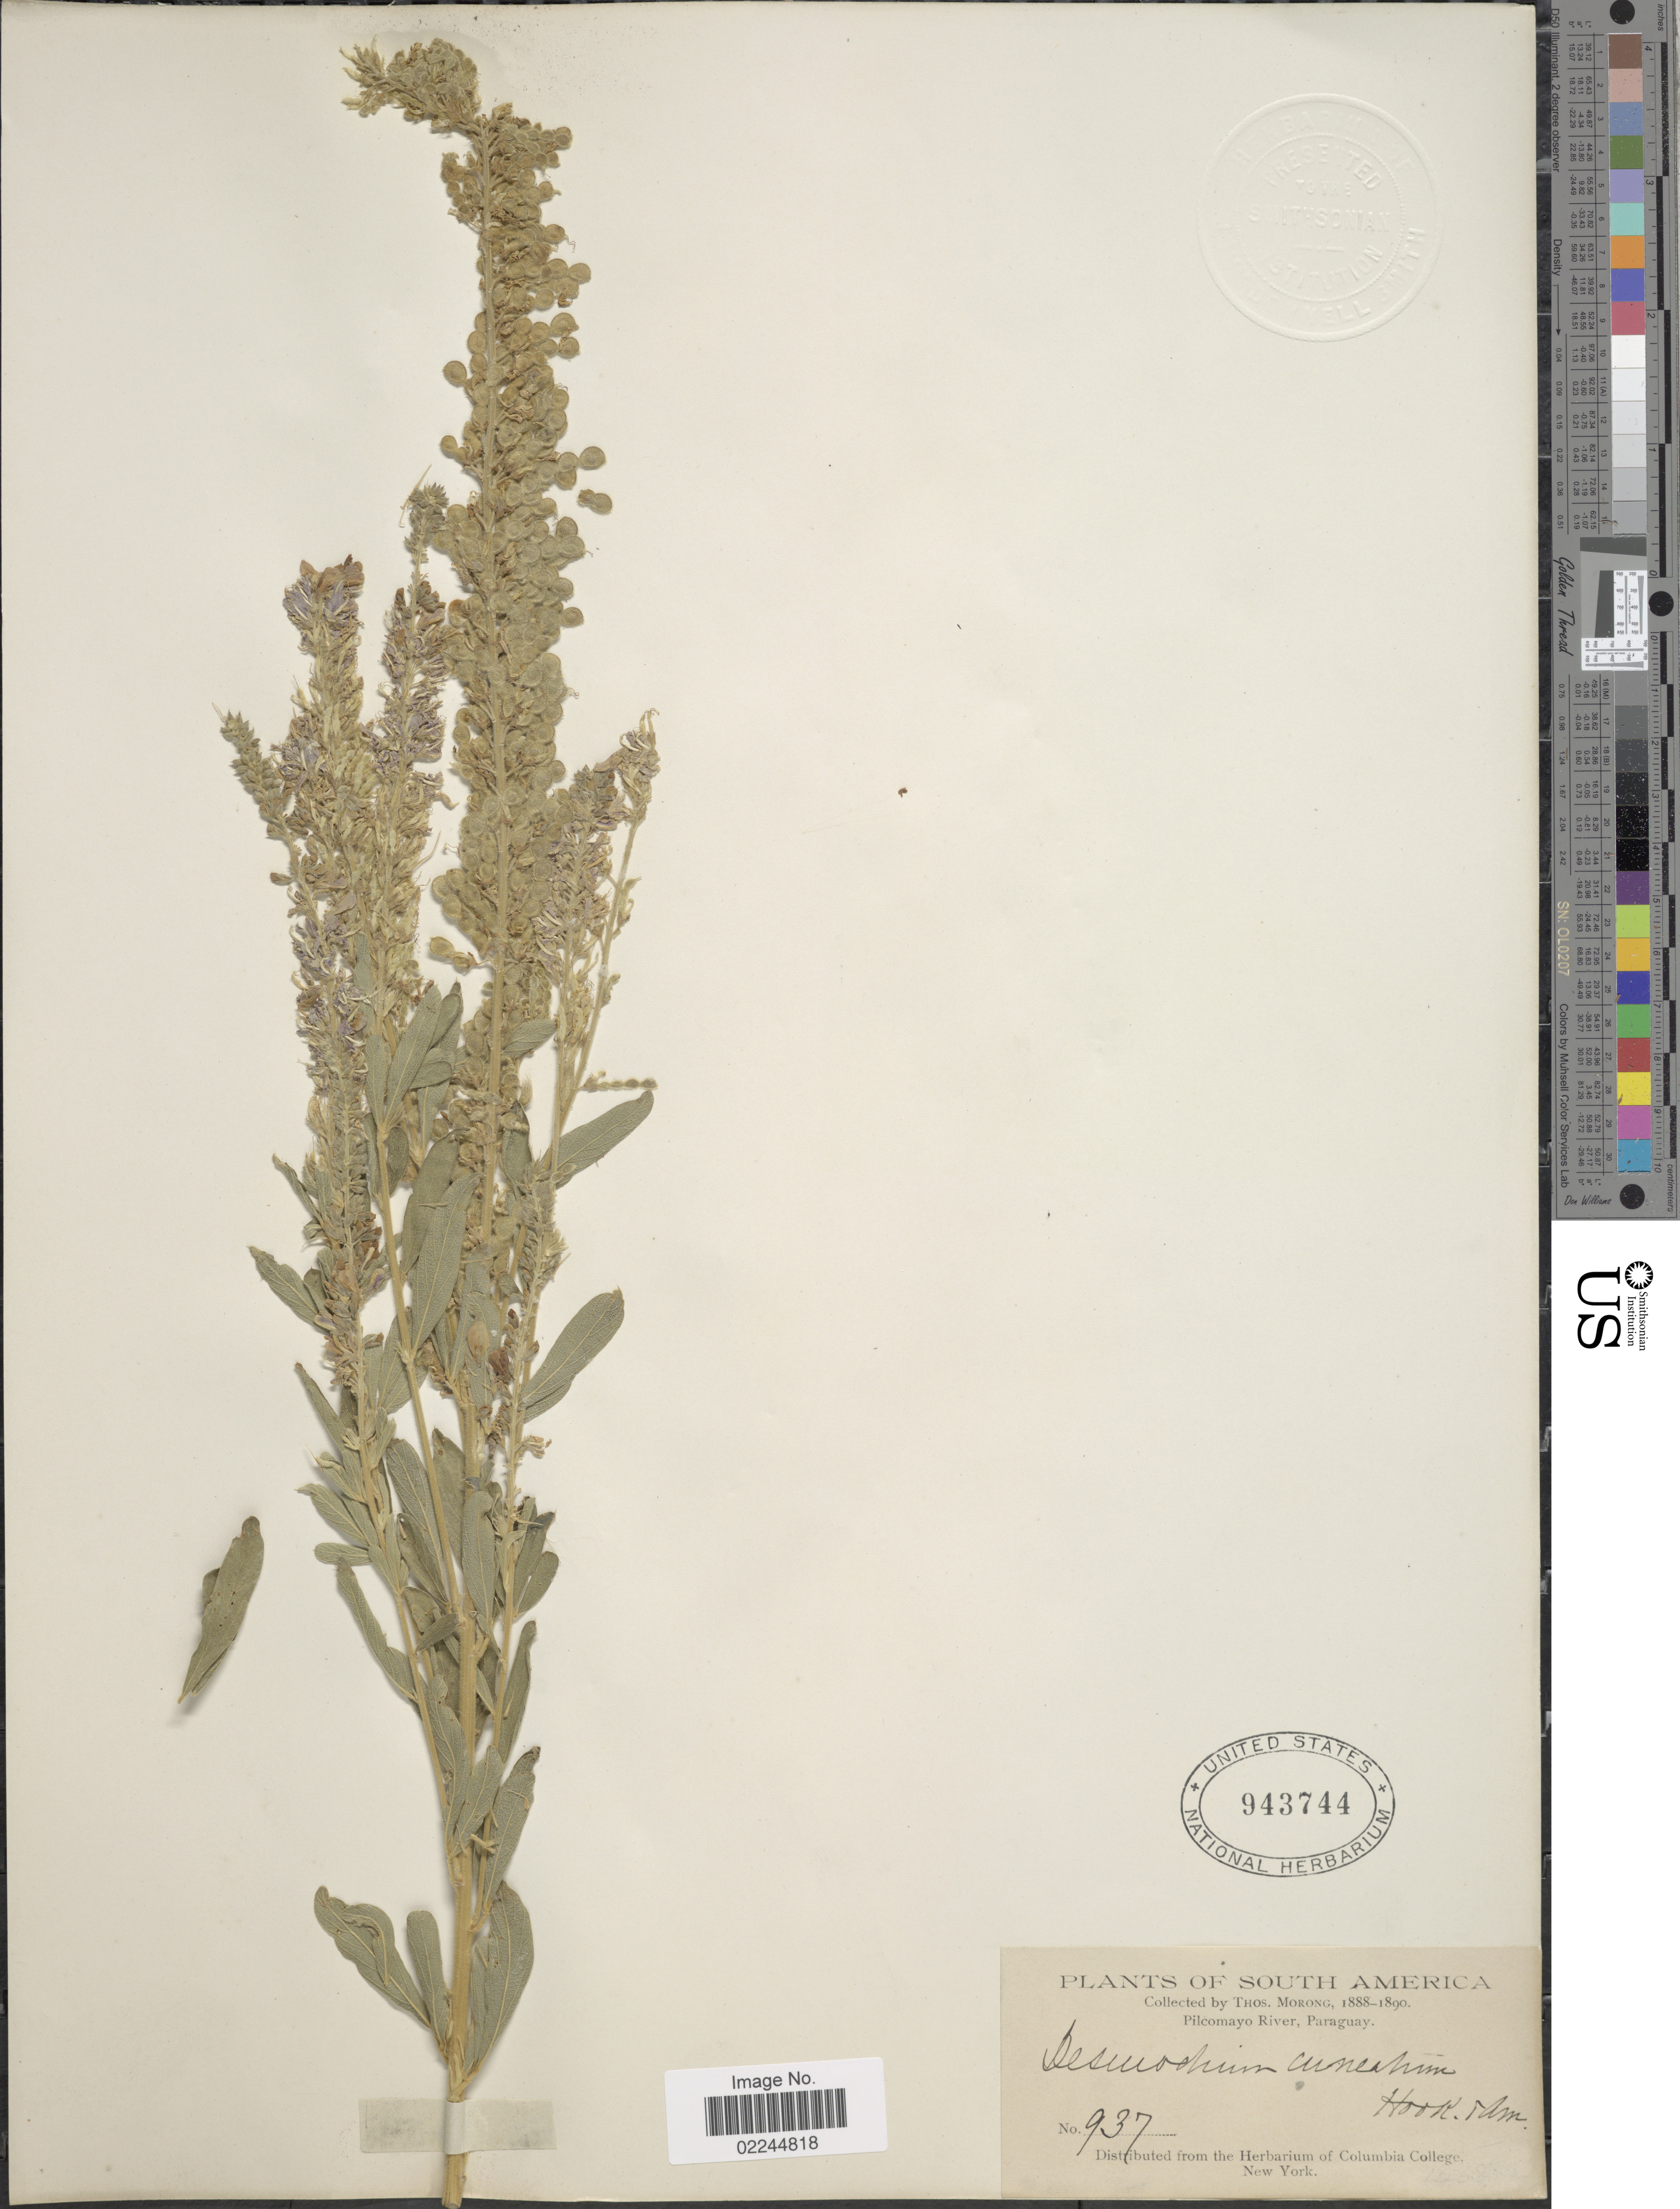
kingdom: Plantae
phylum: Tracheophyta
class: Magnoliopsida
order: Fabales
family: Fabaceae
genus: Desmodium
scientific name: Desmodium cuneatum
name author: Hook. & Arn.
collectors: ex herb. T. Morong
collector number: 937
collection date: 1888/1890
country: Paraguay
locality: Pilcomayo River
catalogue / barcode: US 943744